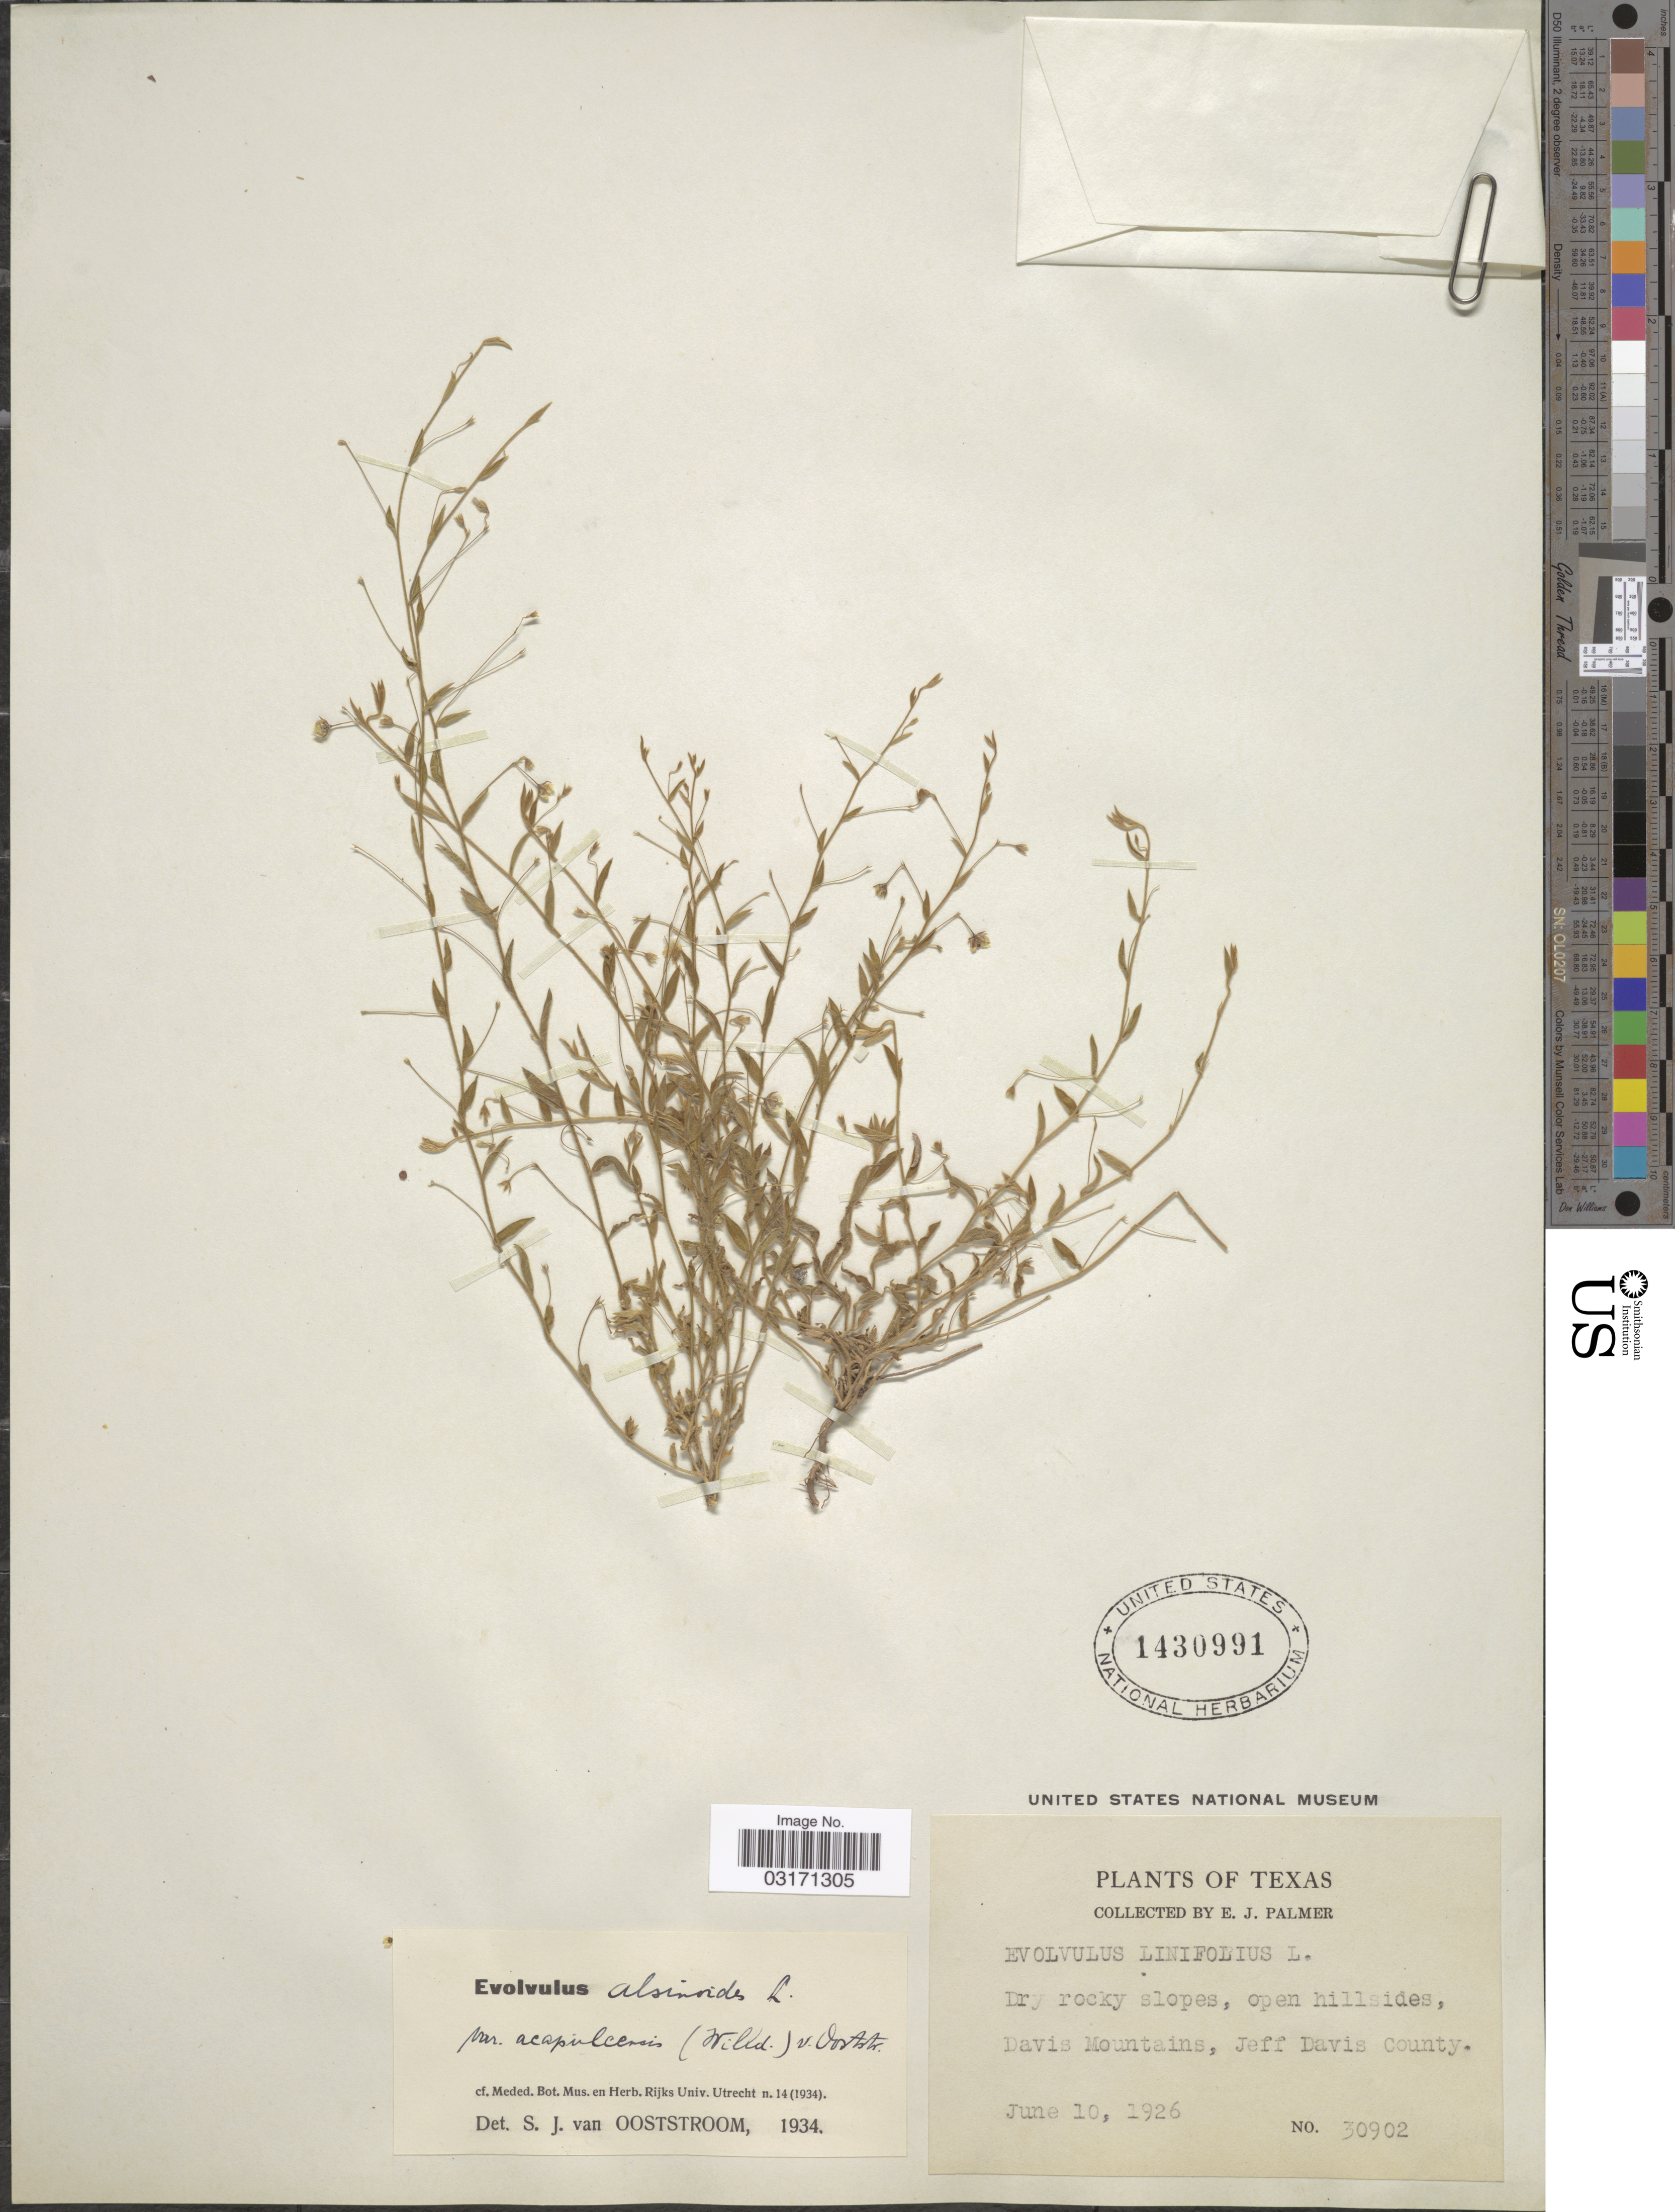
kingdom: Plantae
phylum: Tracheophyta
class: Magnoliopsida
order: Solanales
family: Convolvulaceae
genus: Evolvulus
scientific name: Evolvulus alsinoides var. acapulcensis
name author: (Willd. ex Schult.) Ooststr.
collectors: E. J. Palmer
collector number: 30902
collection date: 1926-06-10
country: United States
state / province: Texas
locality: Davis Mountains, Jeff Davis County.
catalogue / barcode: US 1430991